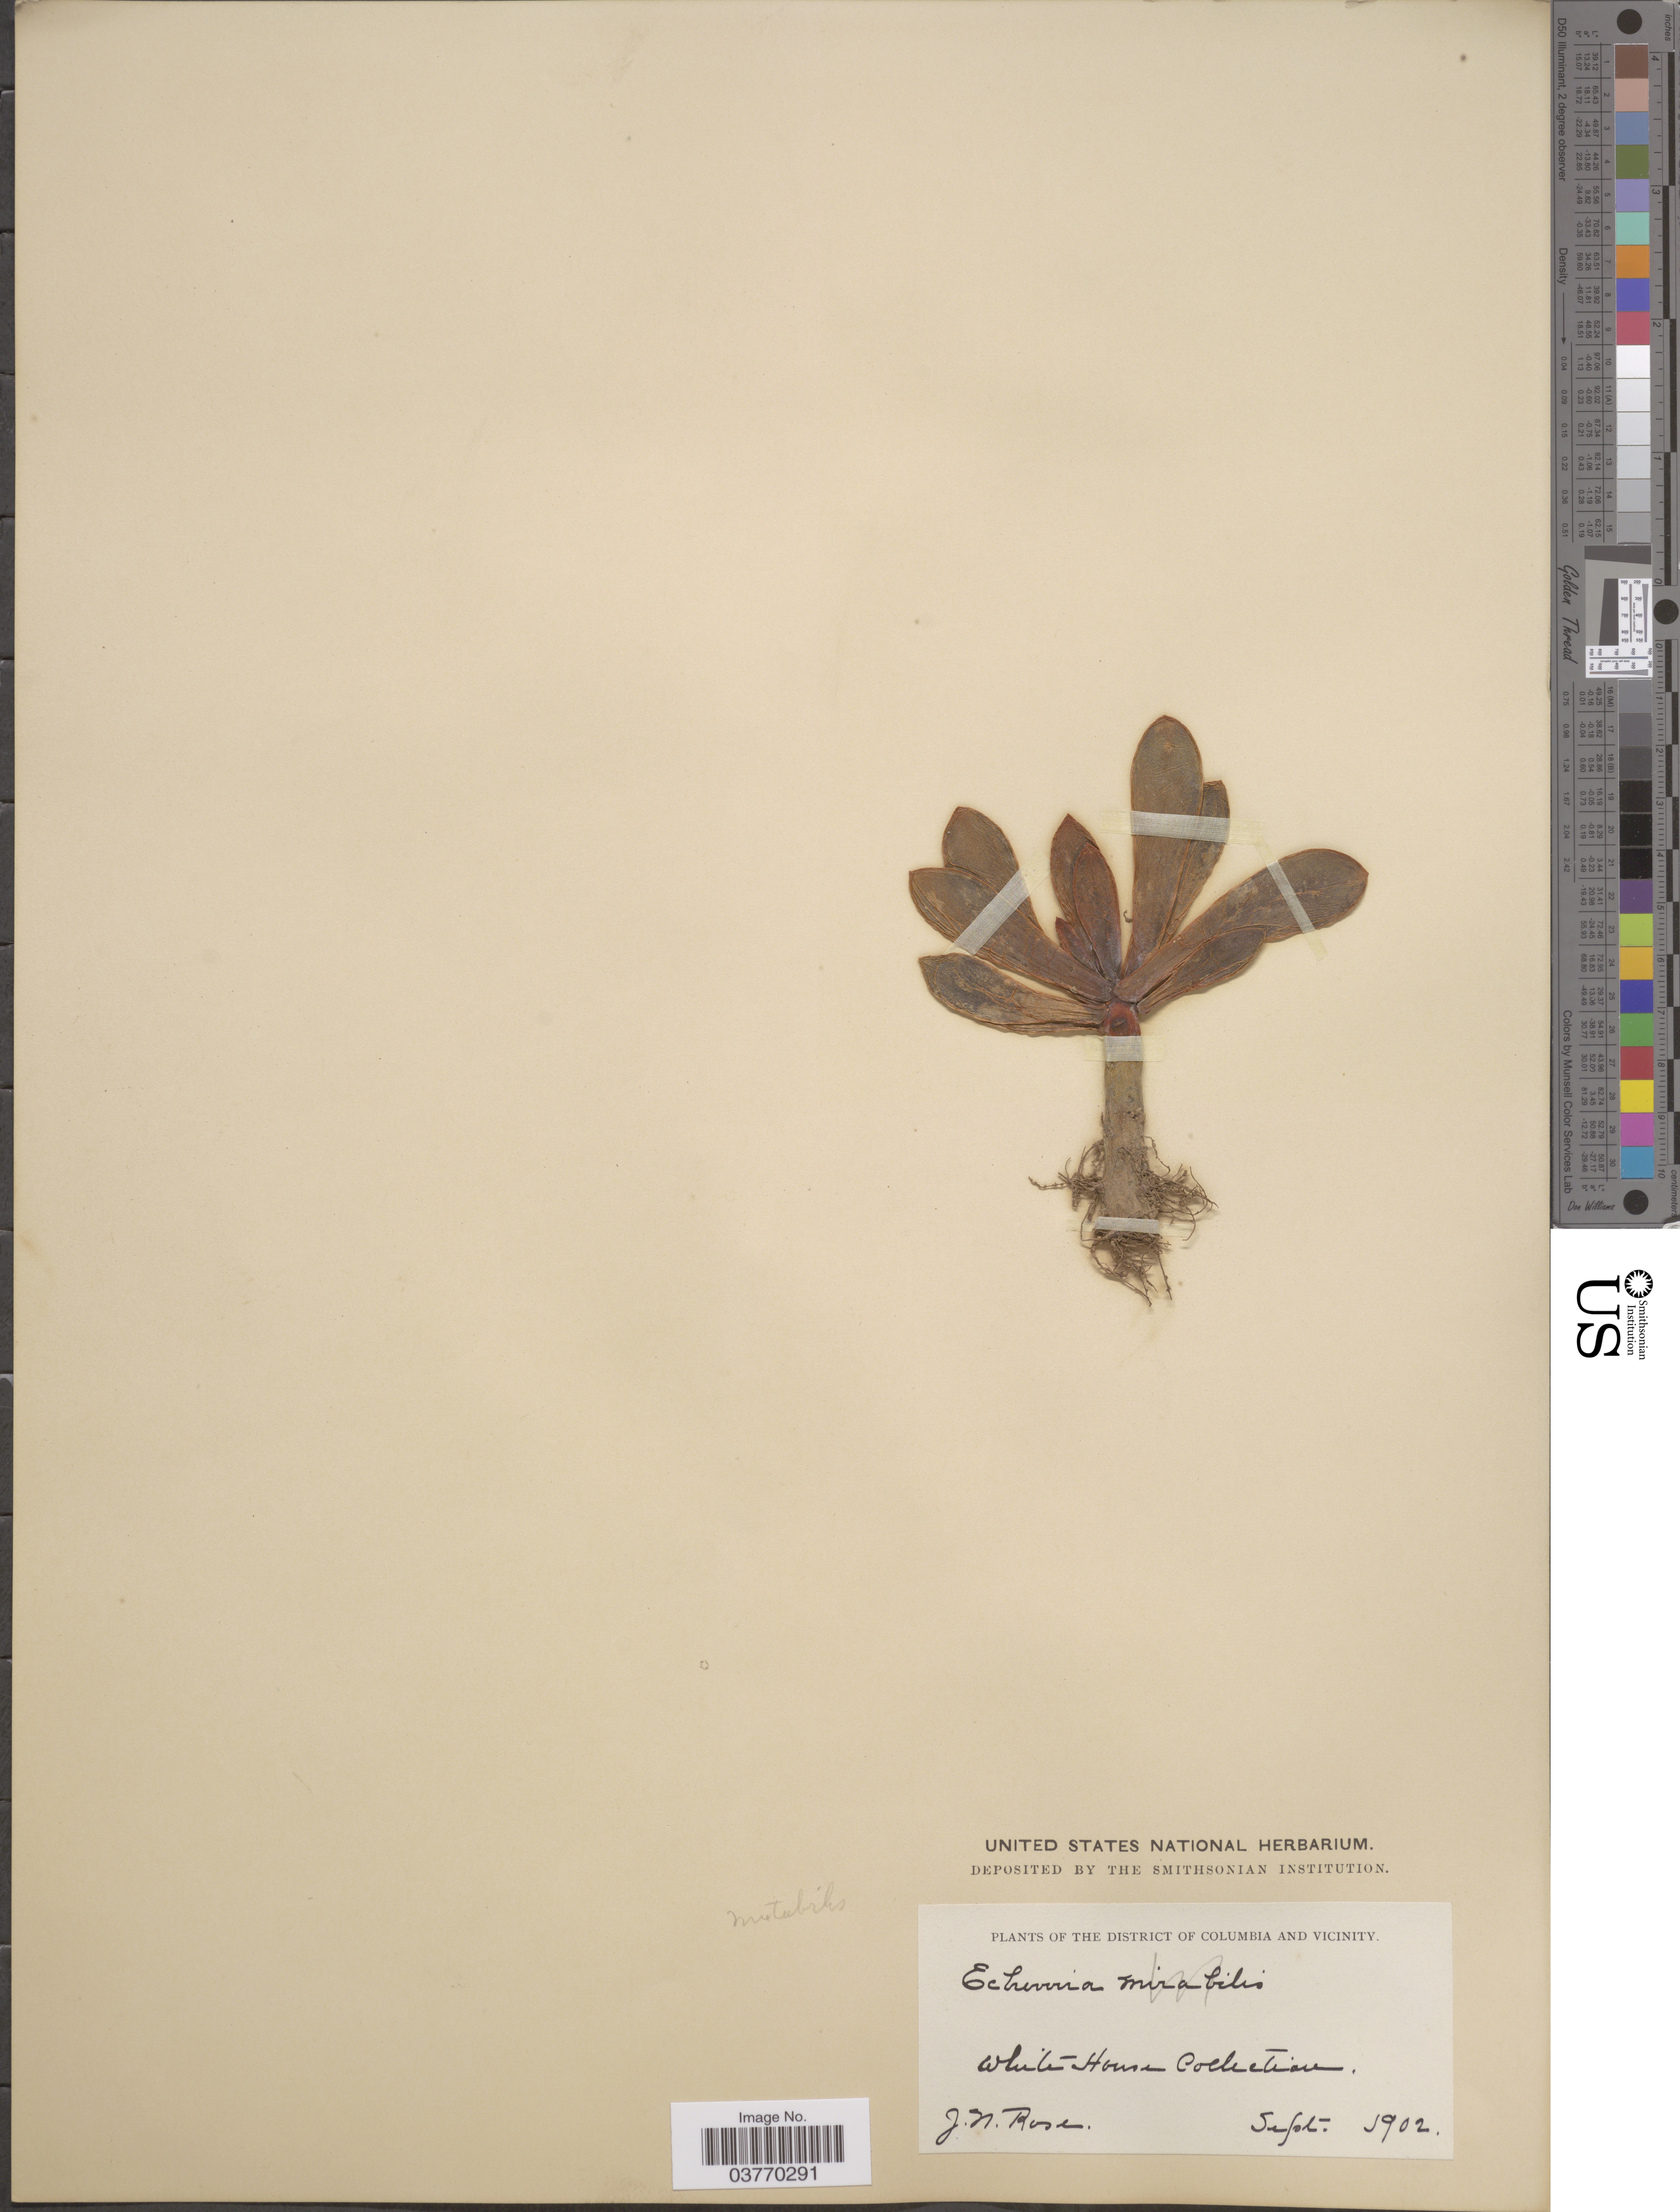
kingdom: Plantae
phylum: Tracheophyta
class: Magnoliopsida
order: Saxifragales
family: Crassulaceae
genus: Echeveria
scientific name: Echeveria x mutabilis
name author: Deleuil ex É. Morren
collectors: J. N. Rose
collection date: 1902-09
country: United States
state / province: District of Columbia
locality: District of Columbia and vicinity. White House.